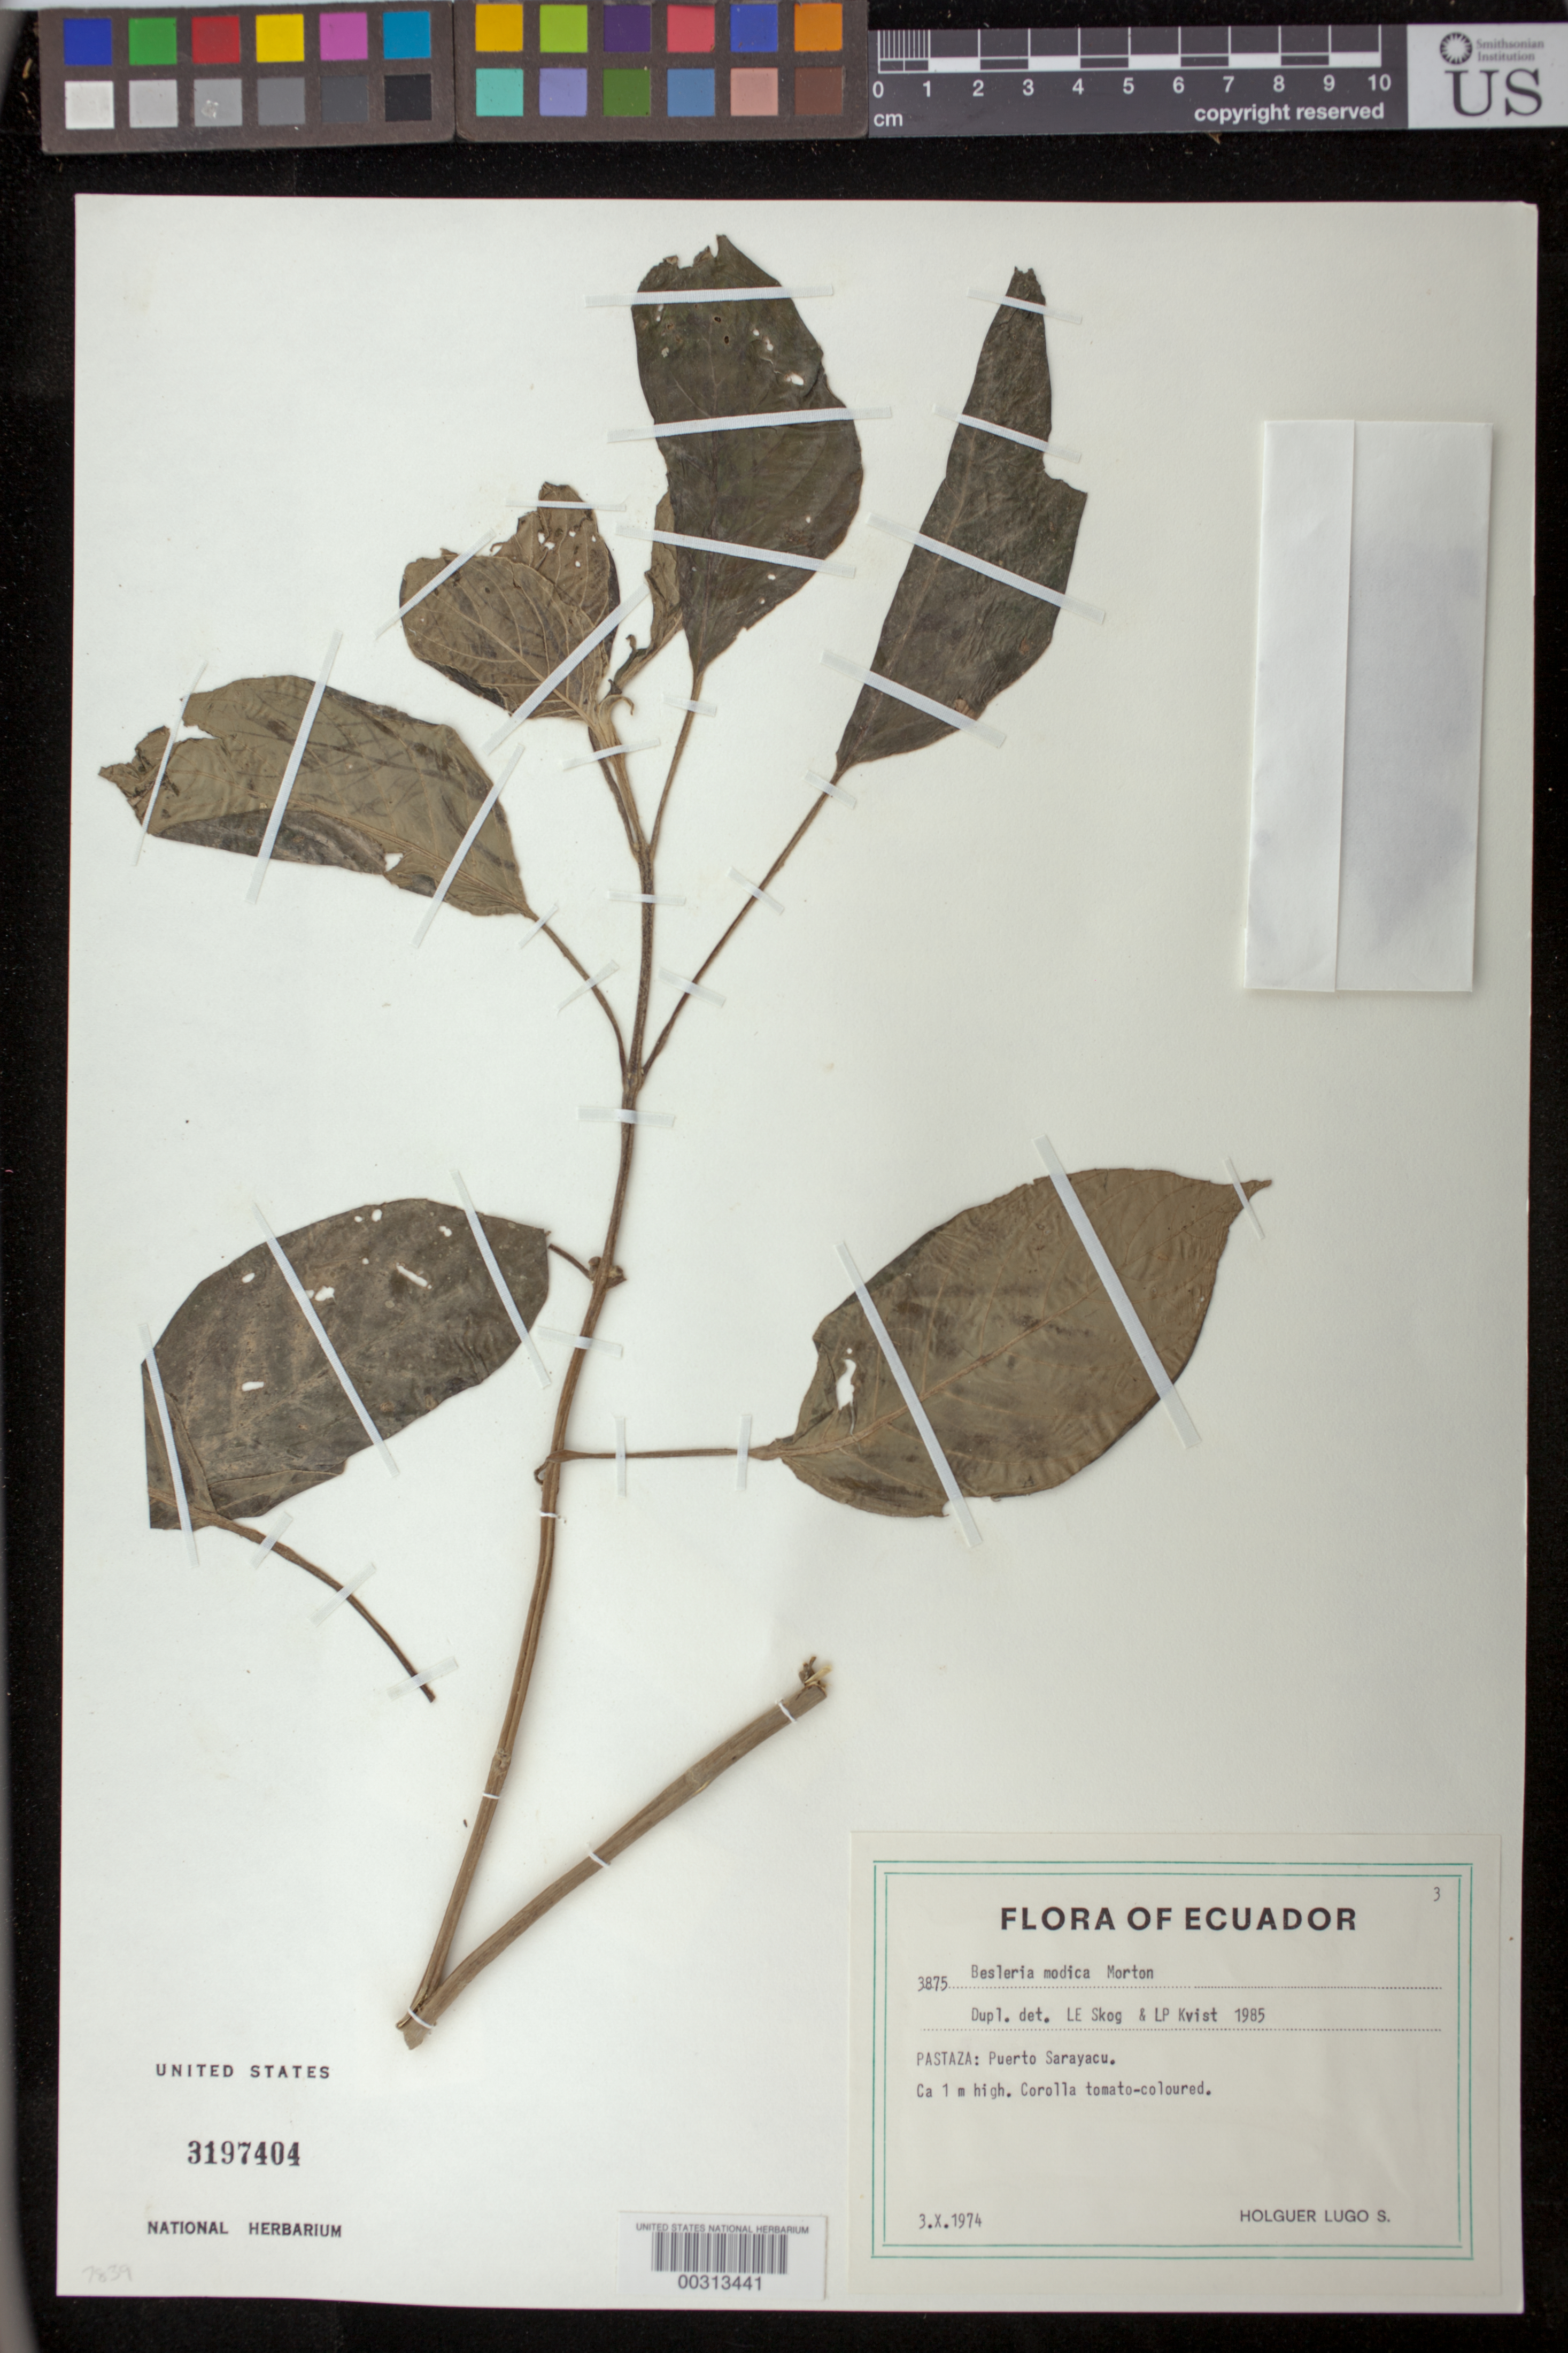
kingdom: Plantae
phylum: Tracheophyta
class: Magnoliopsida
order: Lamiales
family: Gesneriaceae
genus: Besleria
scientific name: Besleria modica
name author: C.V. Morton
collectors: H. Lugo S.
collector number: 3875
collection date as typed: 03 Oct 1974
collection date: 1974-10-03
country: Ecuador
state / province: Pastaza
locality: Puerto Sarayacu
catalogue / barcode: US 3197404